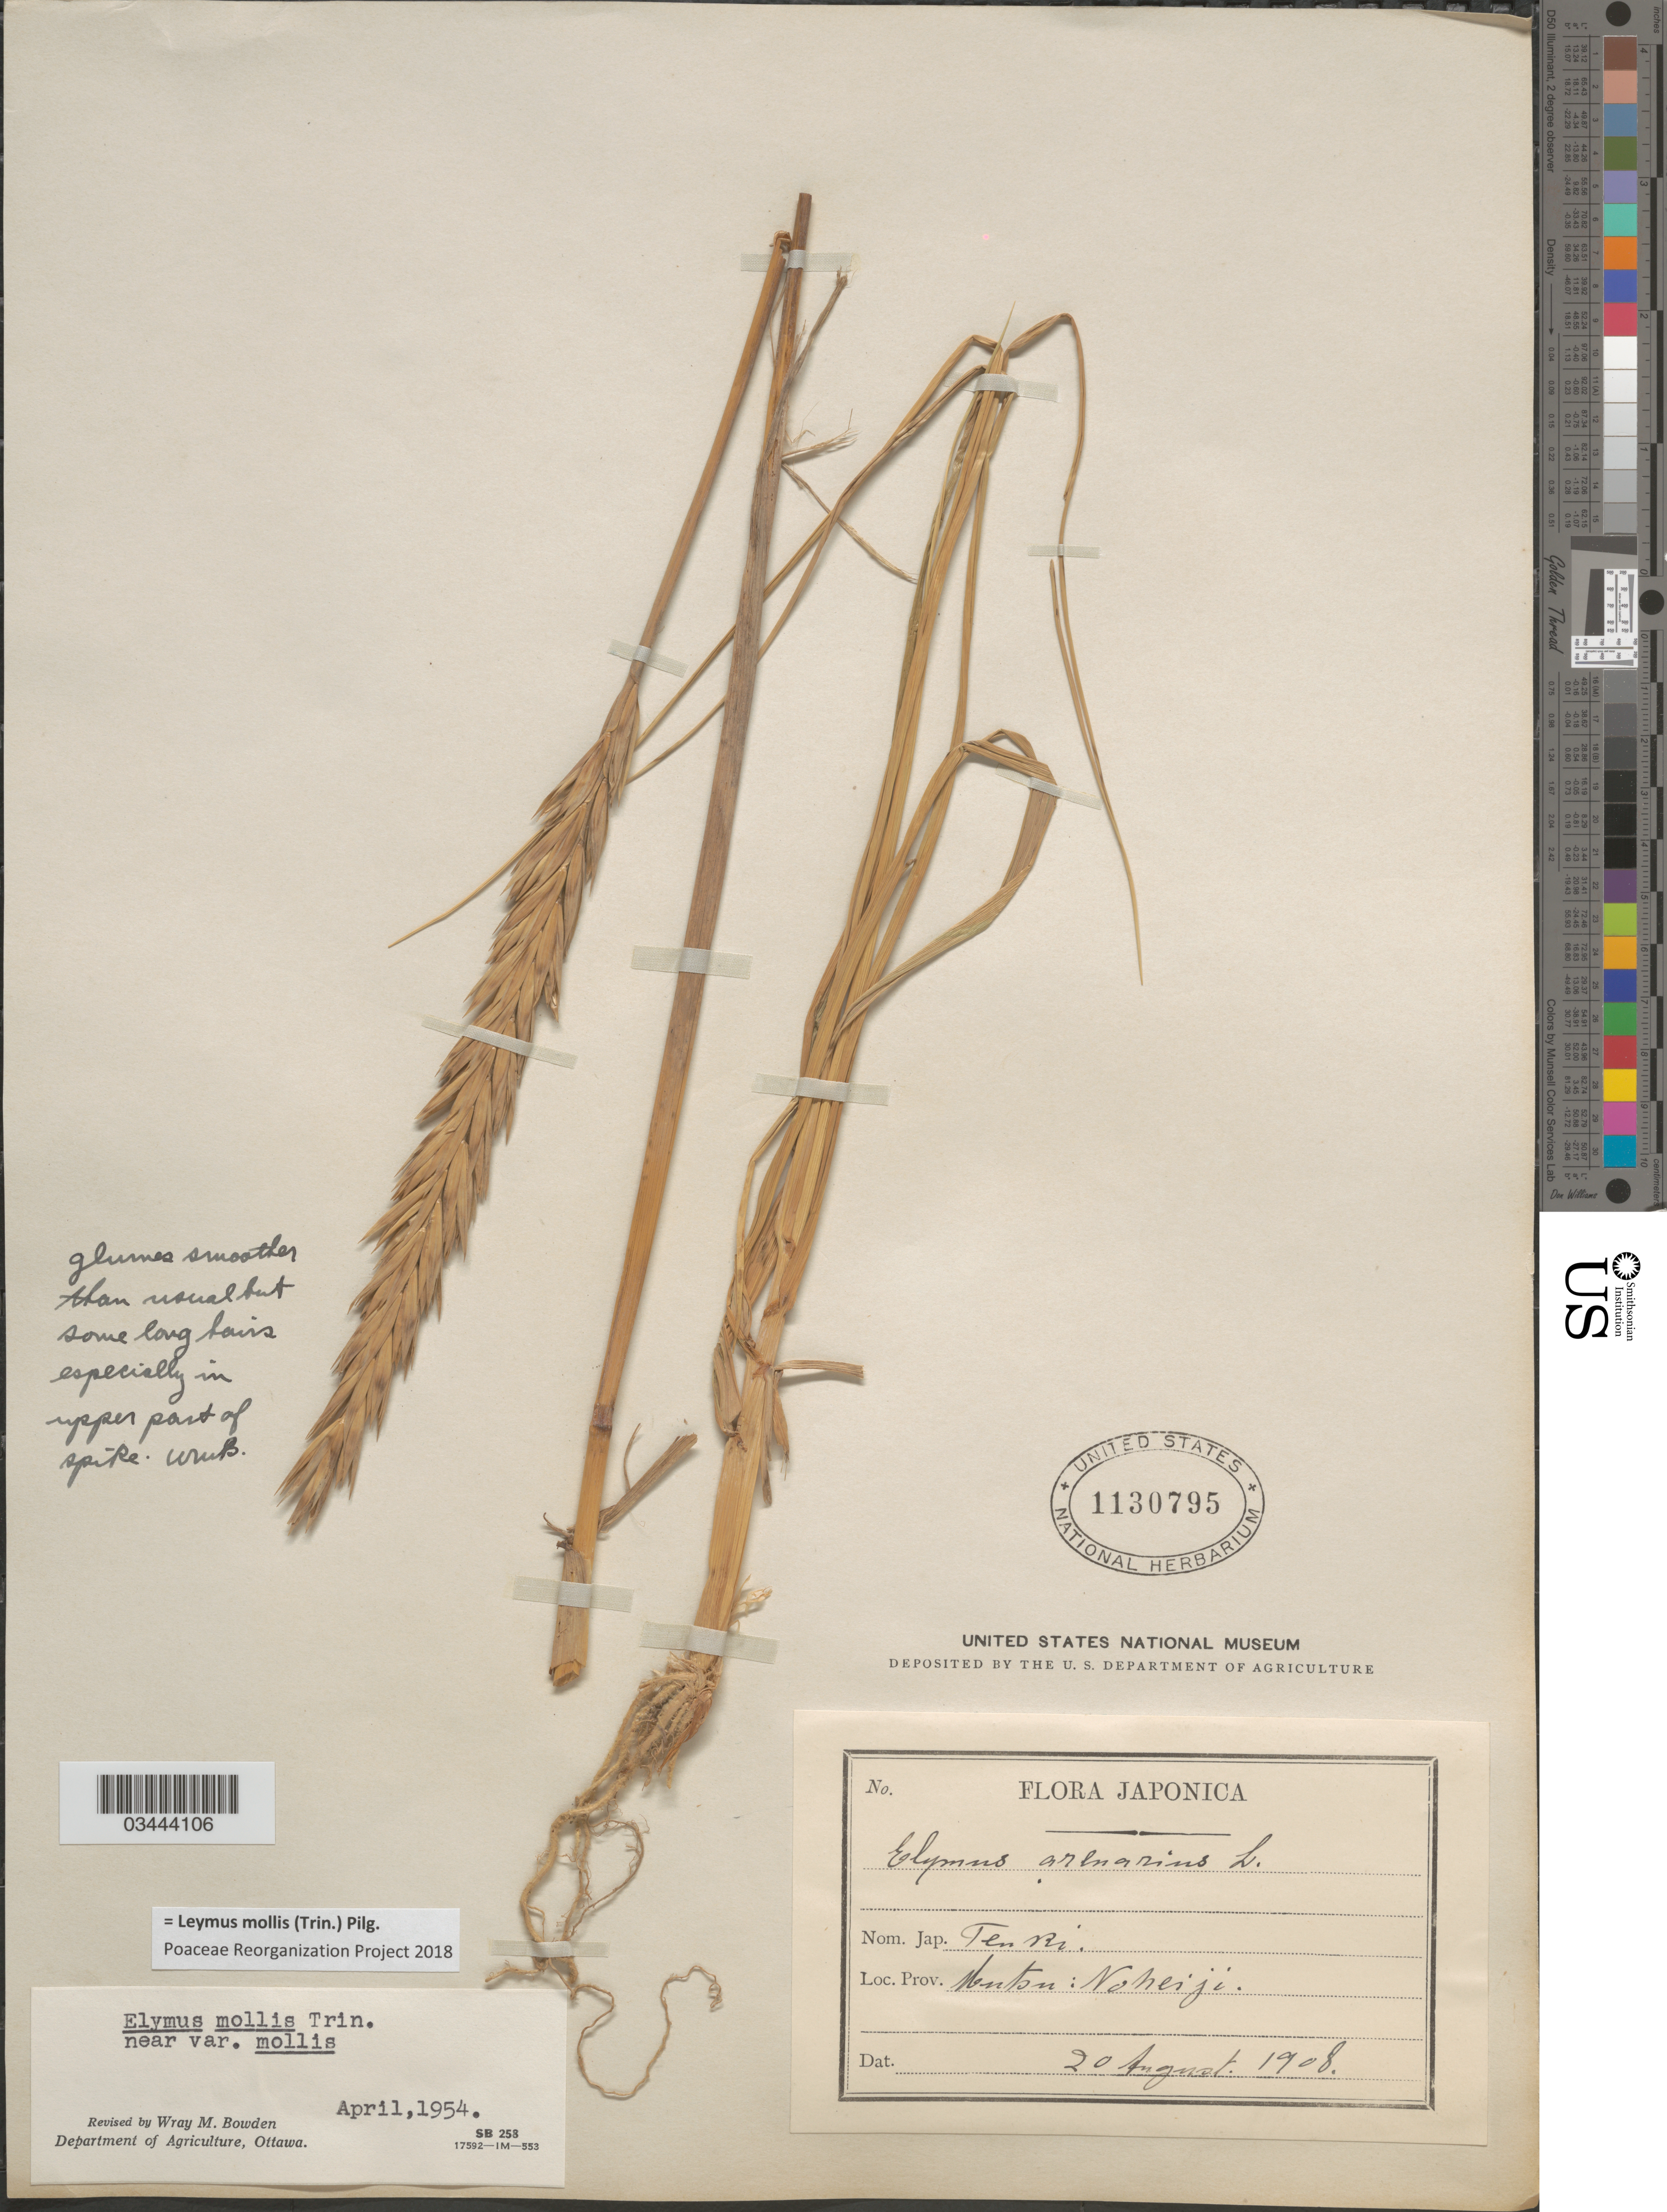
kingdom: Plantae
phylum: Tracheophyta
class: Liliopsida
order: Poales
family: Poaceae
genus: Leymus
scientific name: Leymus mollis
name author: (Trin.) Pilg.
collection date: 1908-08-20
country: Japan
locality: Japonica. Mutsu: Noheiji.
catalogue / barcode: US 1130795